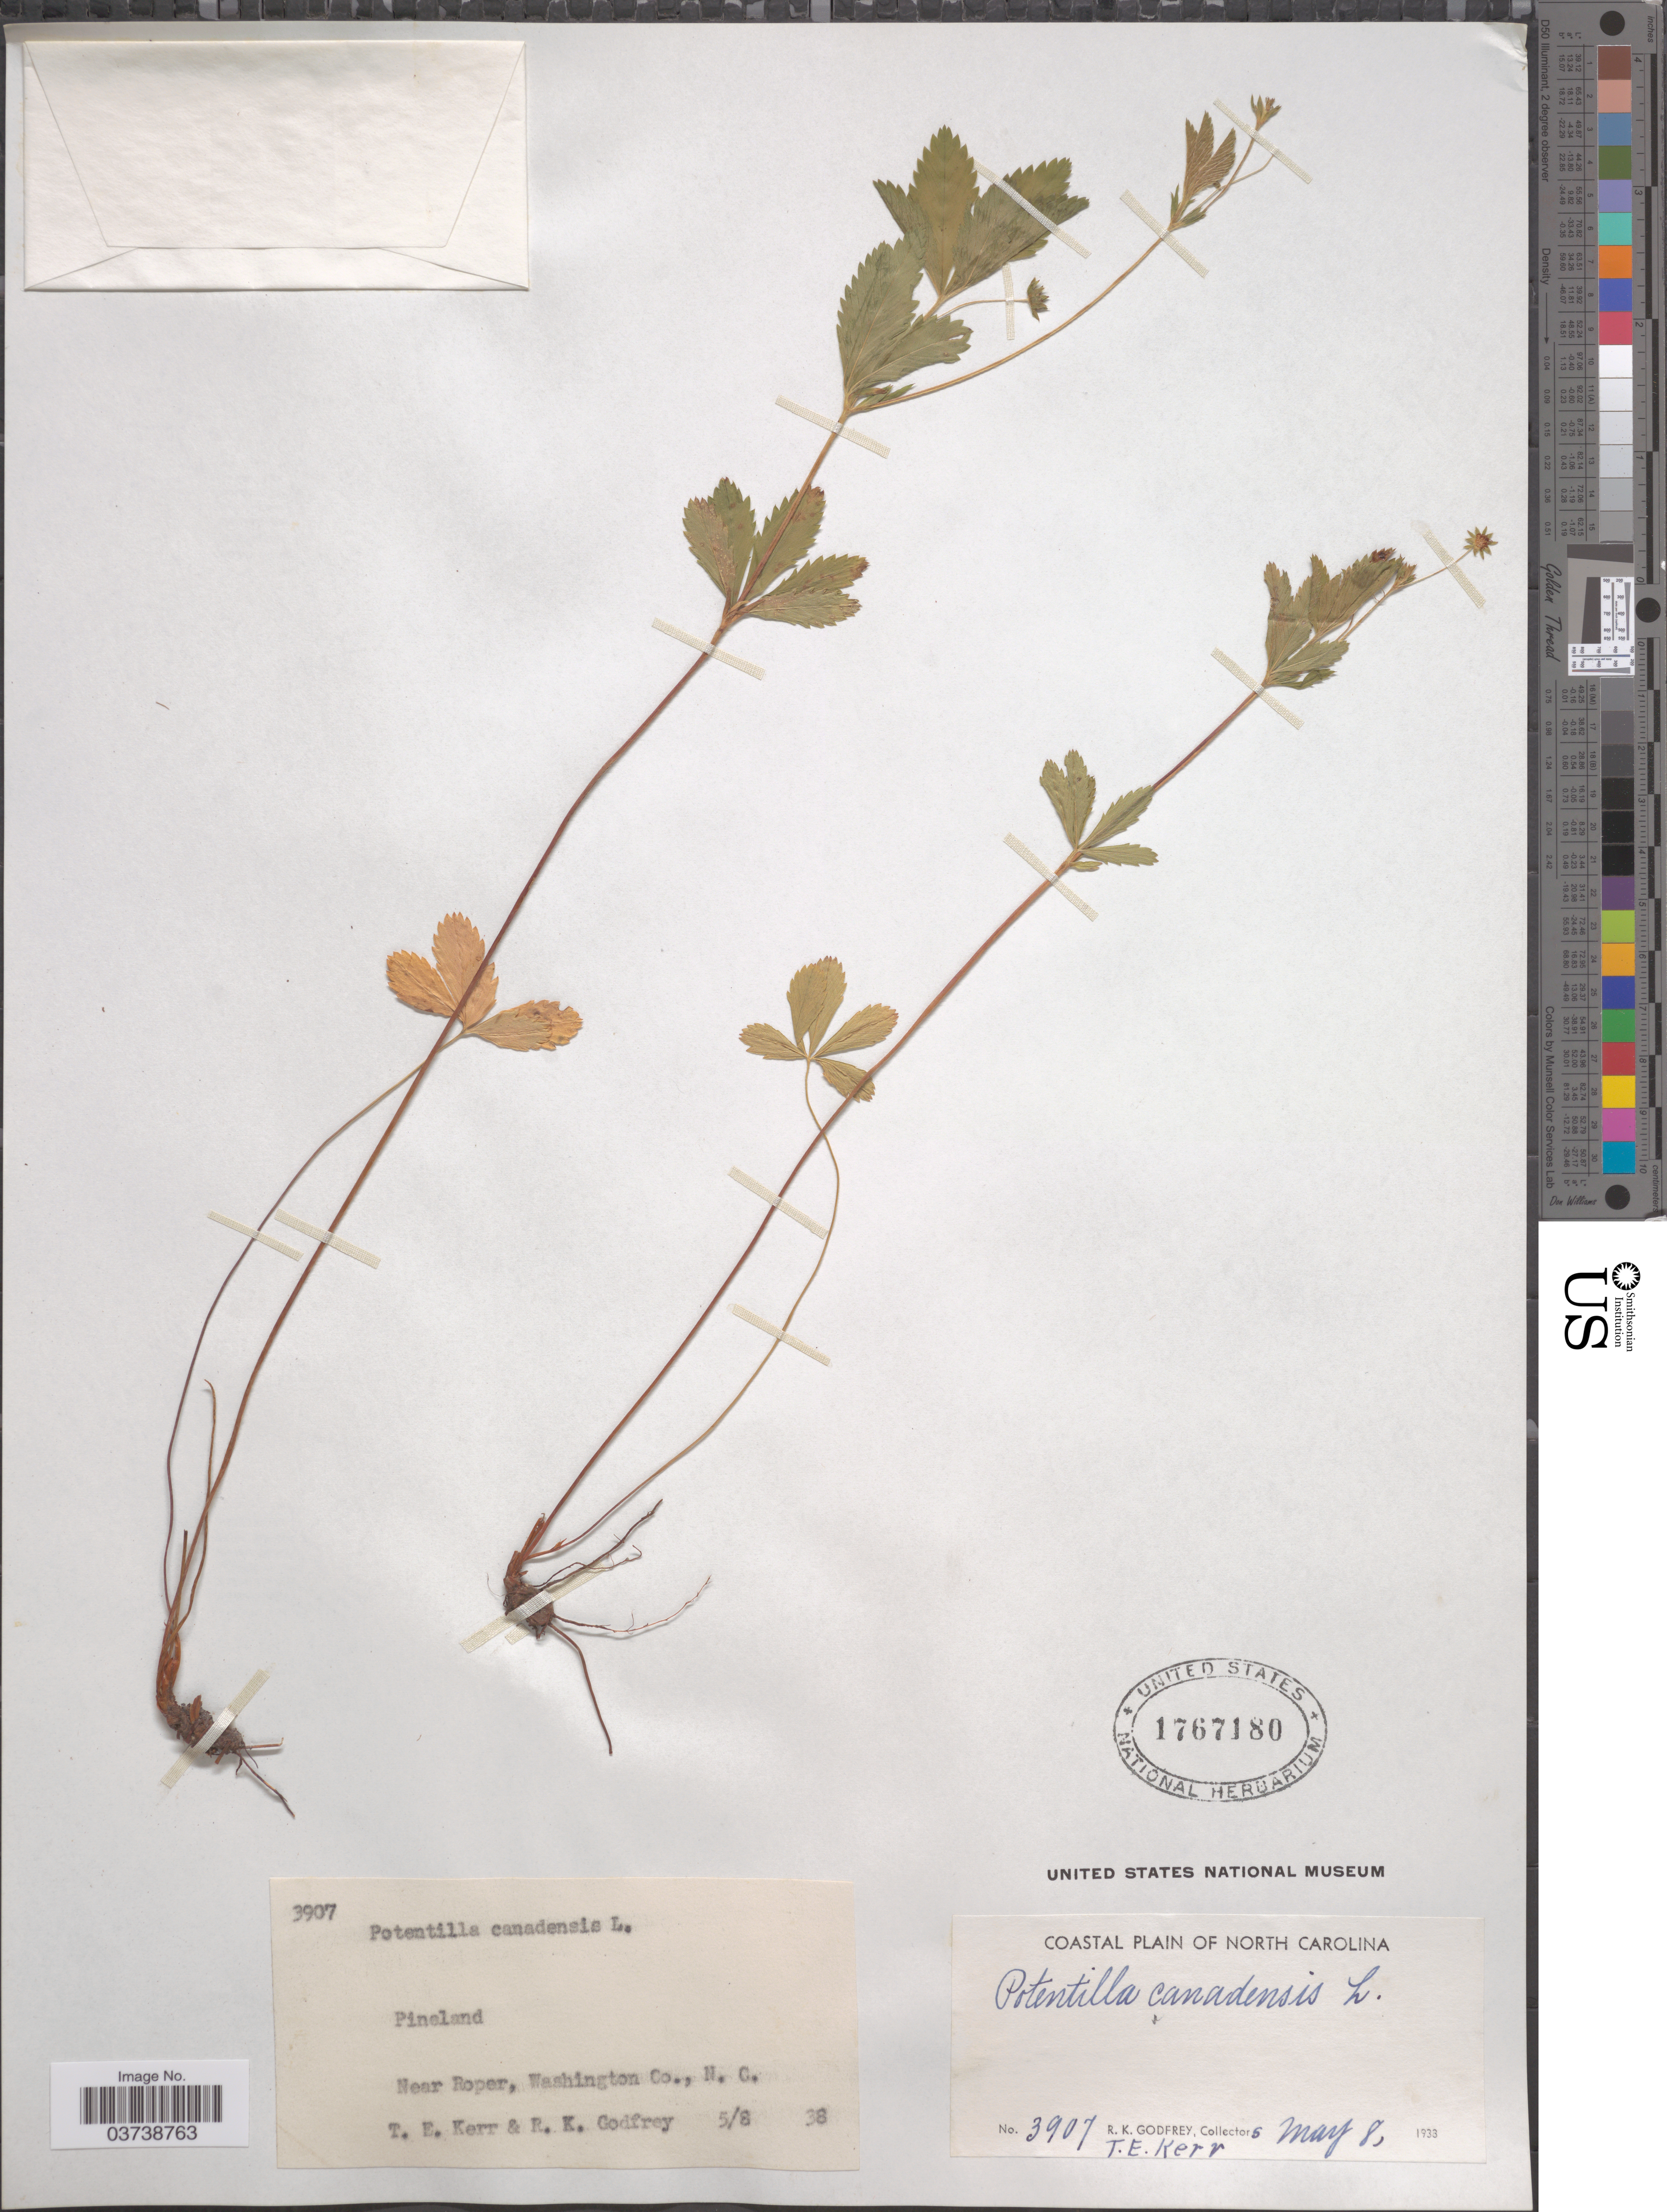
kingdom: Plantae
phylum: Tracheophyta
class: Magnoliopsida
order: Rosales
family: Rosaceae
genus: Potentilla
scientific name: Potentilla canadensis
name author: L.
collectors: T. E. Kerr & R. K. Godfrey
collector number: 3907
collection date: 1938-05-08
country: United States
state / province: North Carolina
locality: Coastal Plain of North Carolina. Pineland. Near Roper, Washington Co.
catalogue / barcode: US 1767180